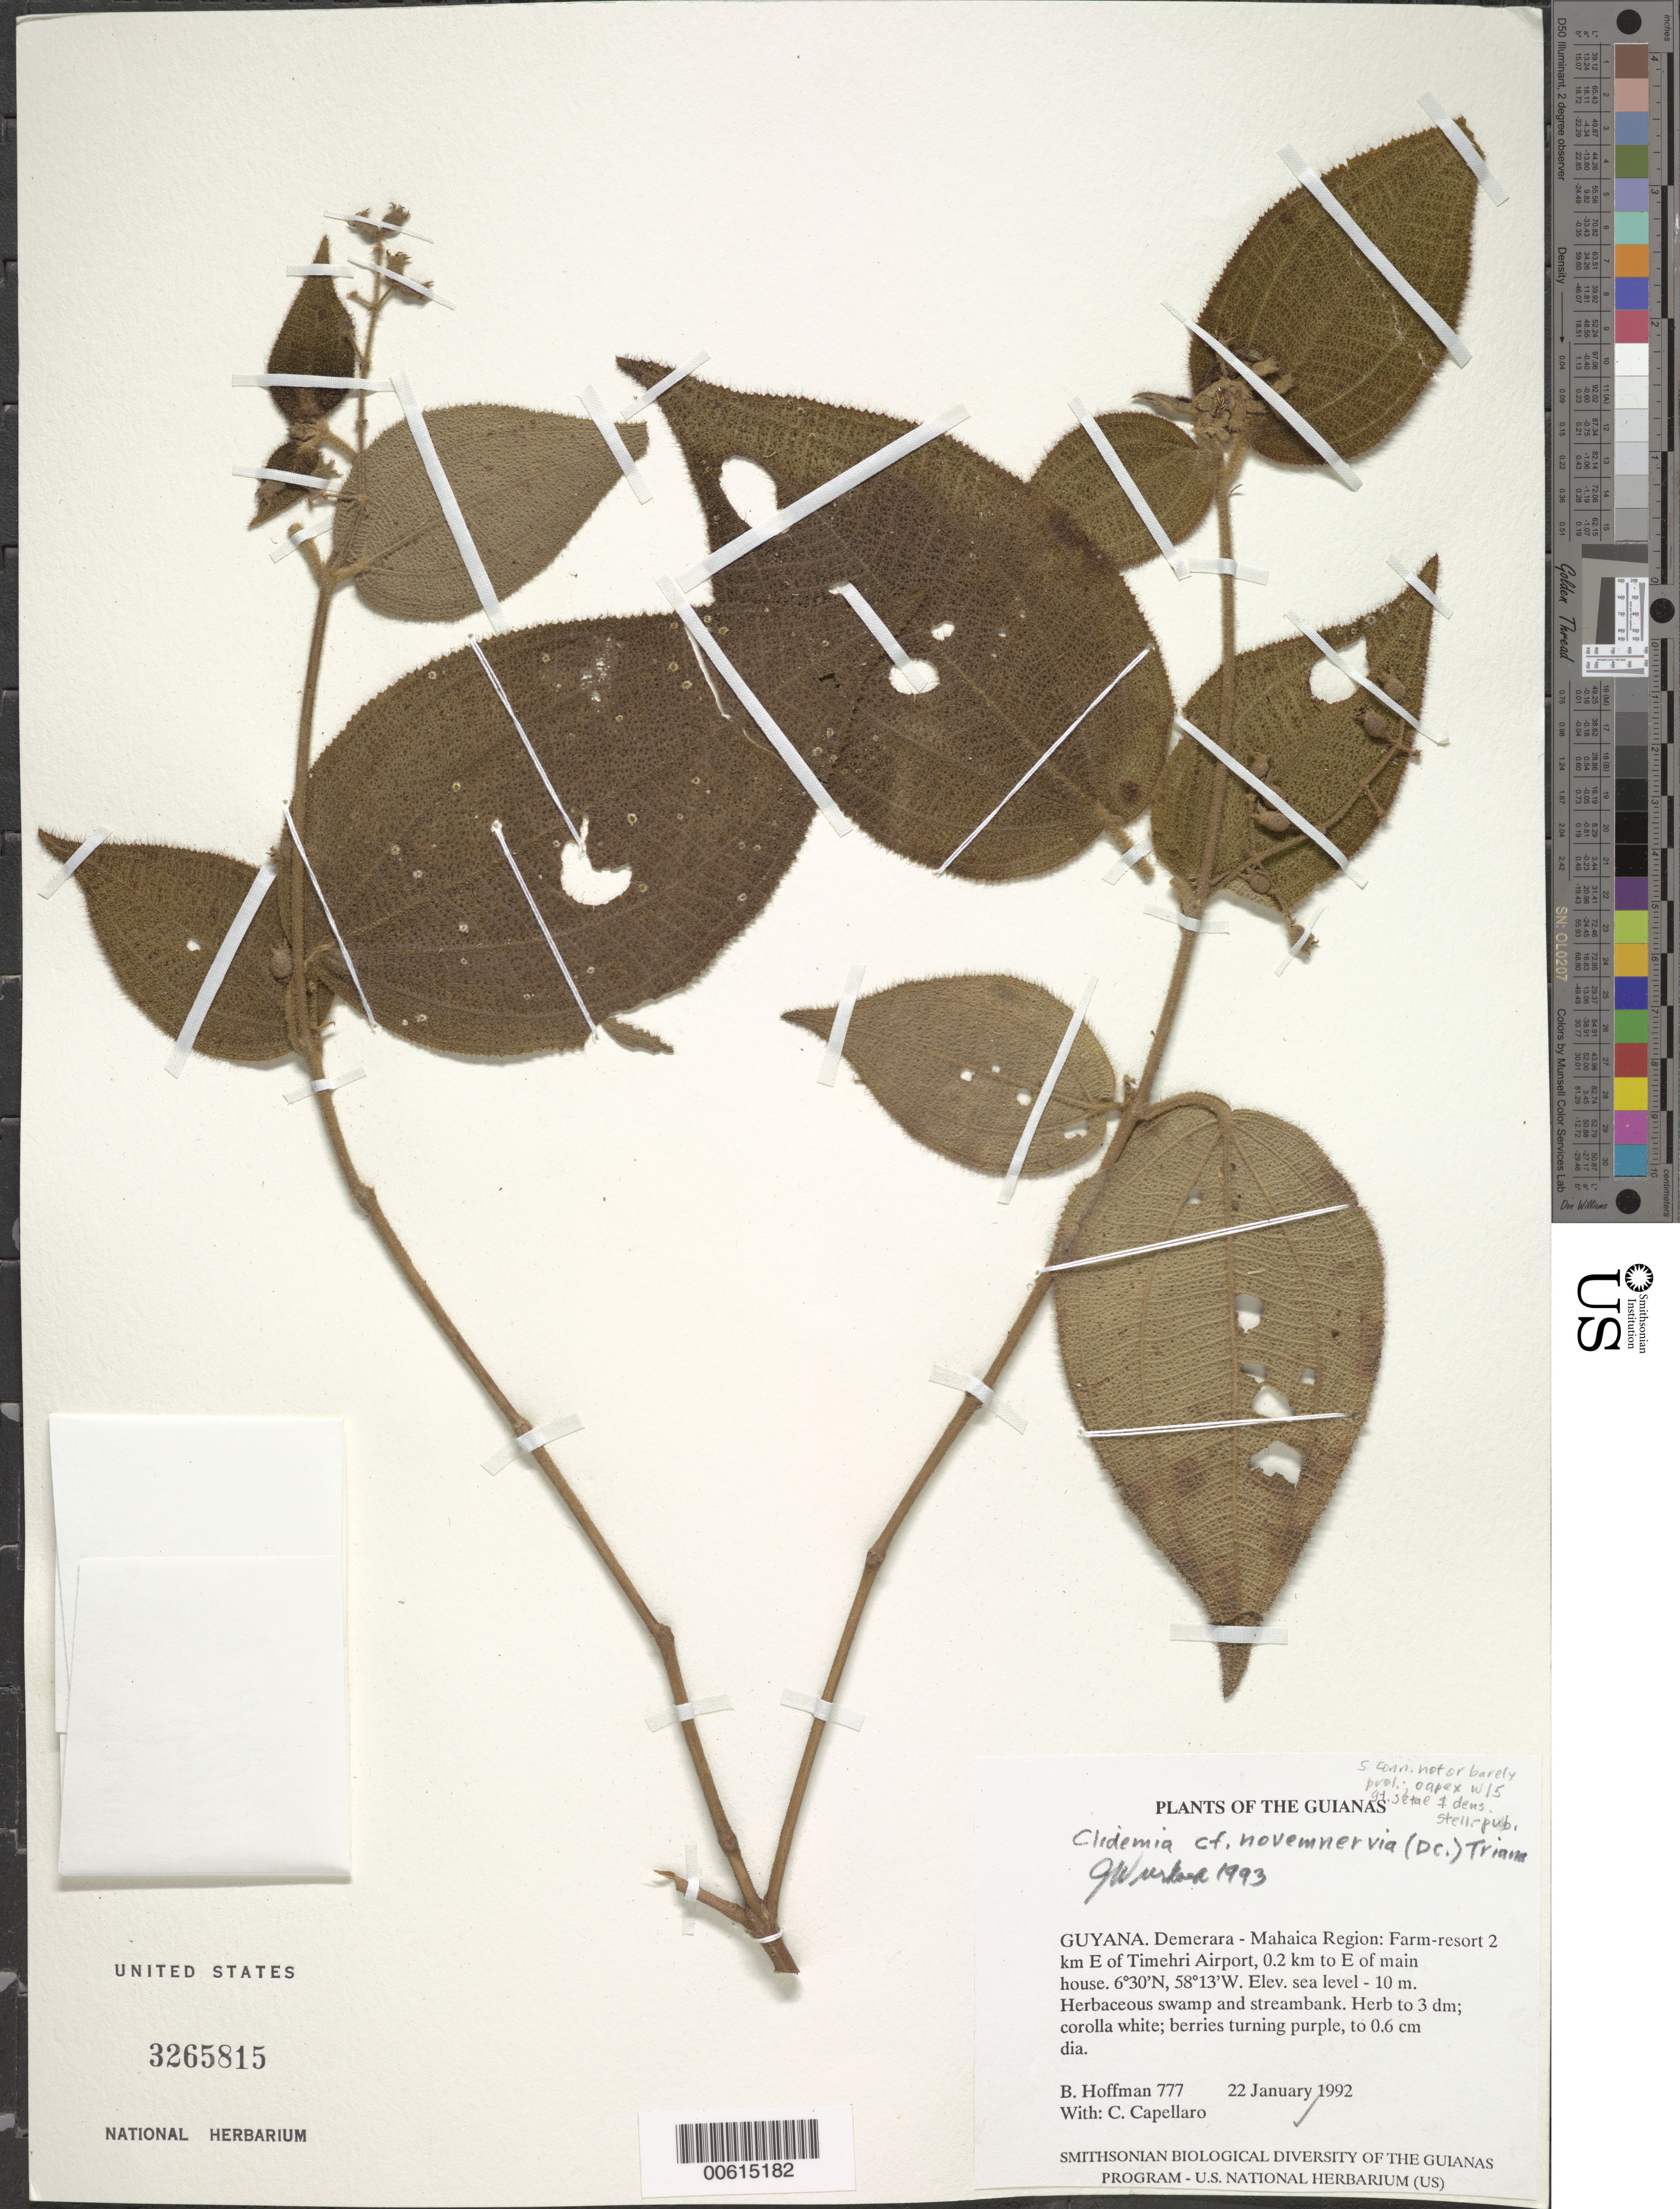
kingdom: Plantae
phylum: Tracheophyta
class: Magnoliopsida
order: Myrtales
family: Melastomataceae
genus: Clidemia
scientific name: Clidemia novemnervia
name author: (DC.) Triana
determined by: Wurdack, John J., (US), US (UNITED STATES)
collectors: B. Hoffman & C. Capellaro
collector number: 777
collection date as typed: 22 January 1992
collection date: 1992-01-22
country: Guyana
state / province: Demerara-Mahaica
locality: Farm-resort 2 km E of Timehri Airport, 0.2 km to E of main house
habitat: Herbaceous swamp and streambank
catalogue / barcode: US 3265815